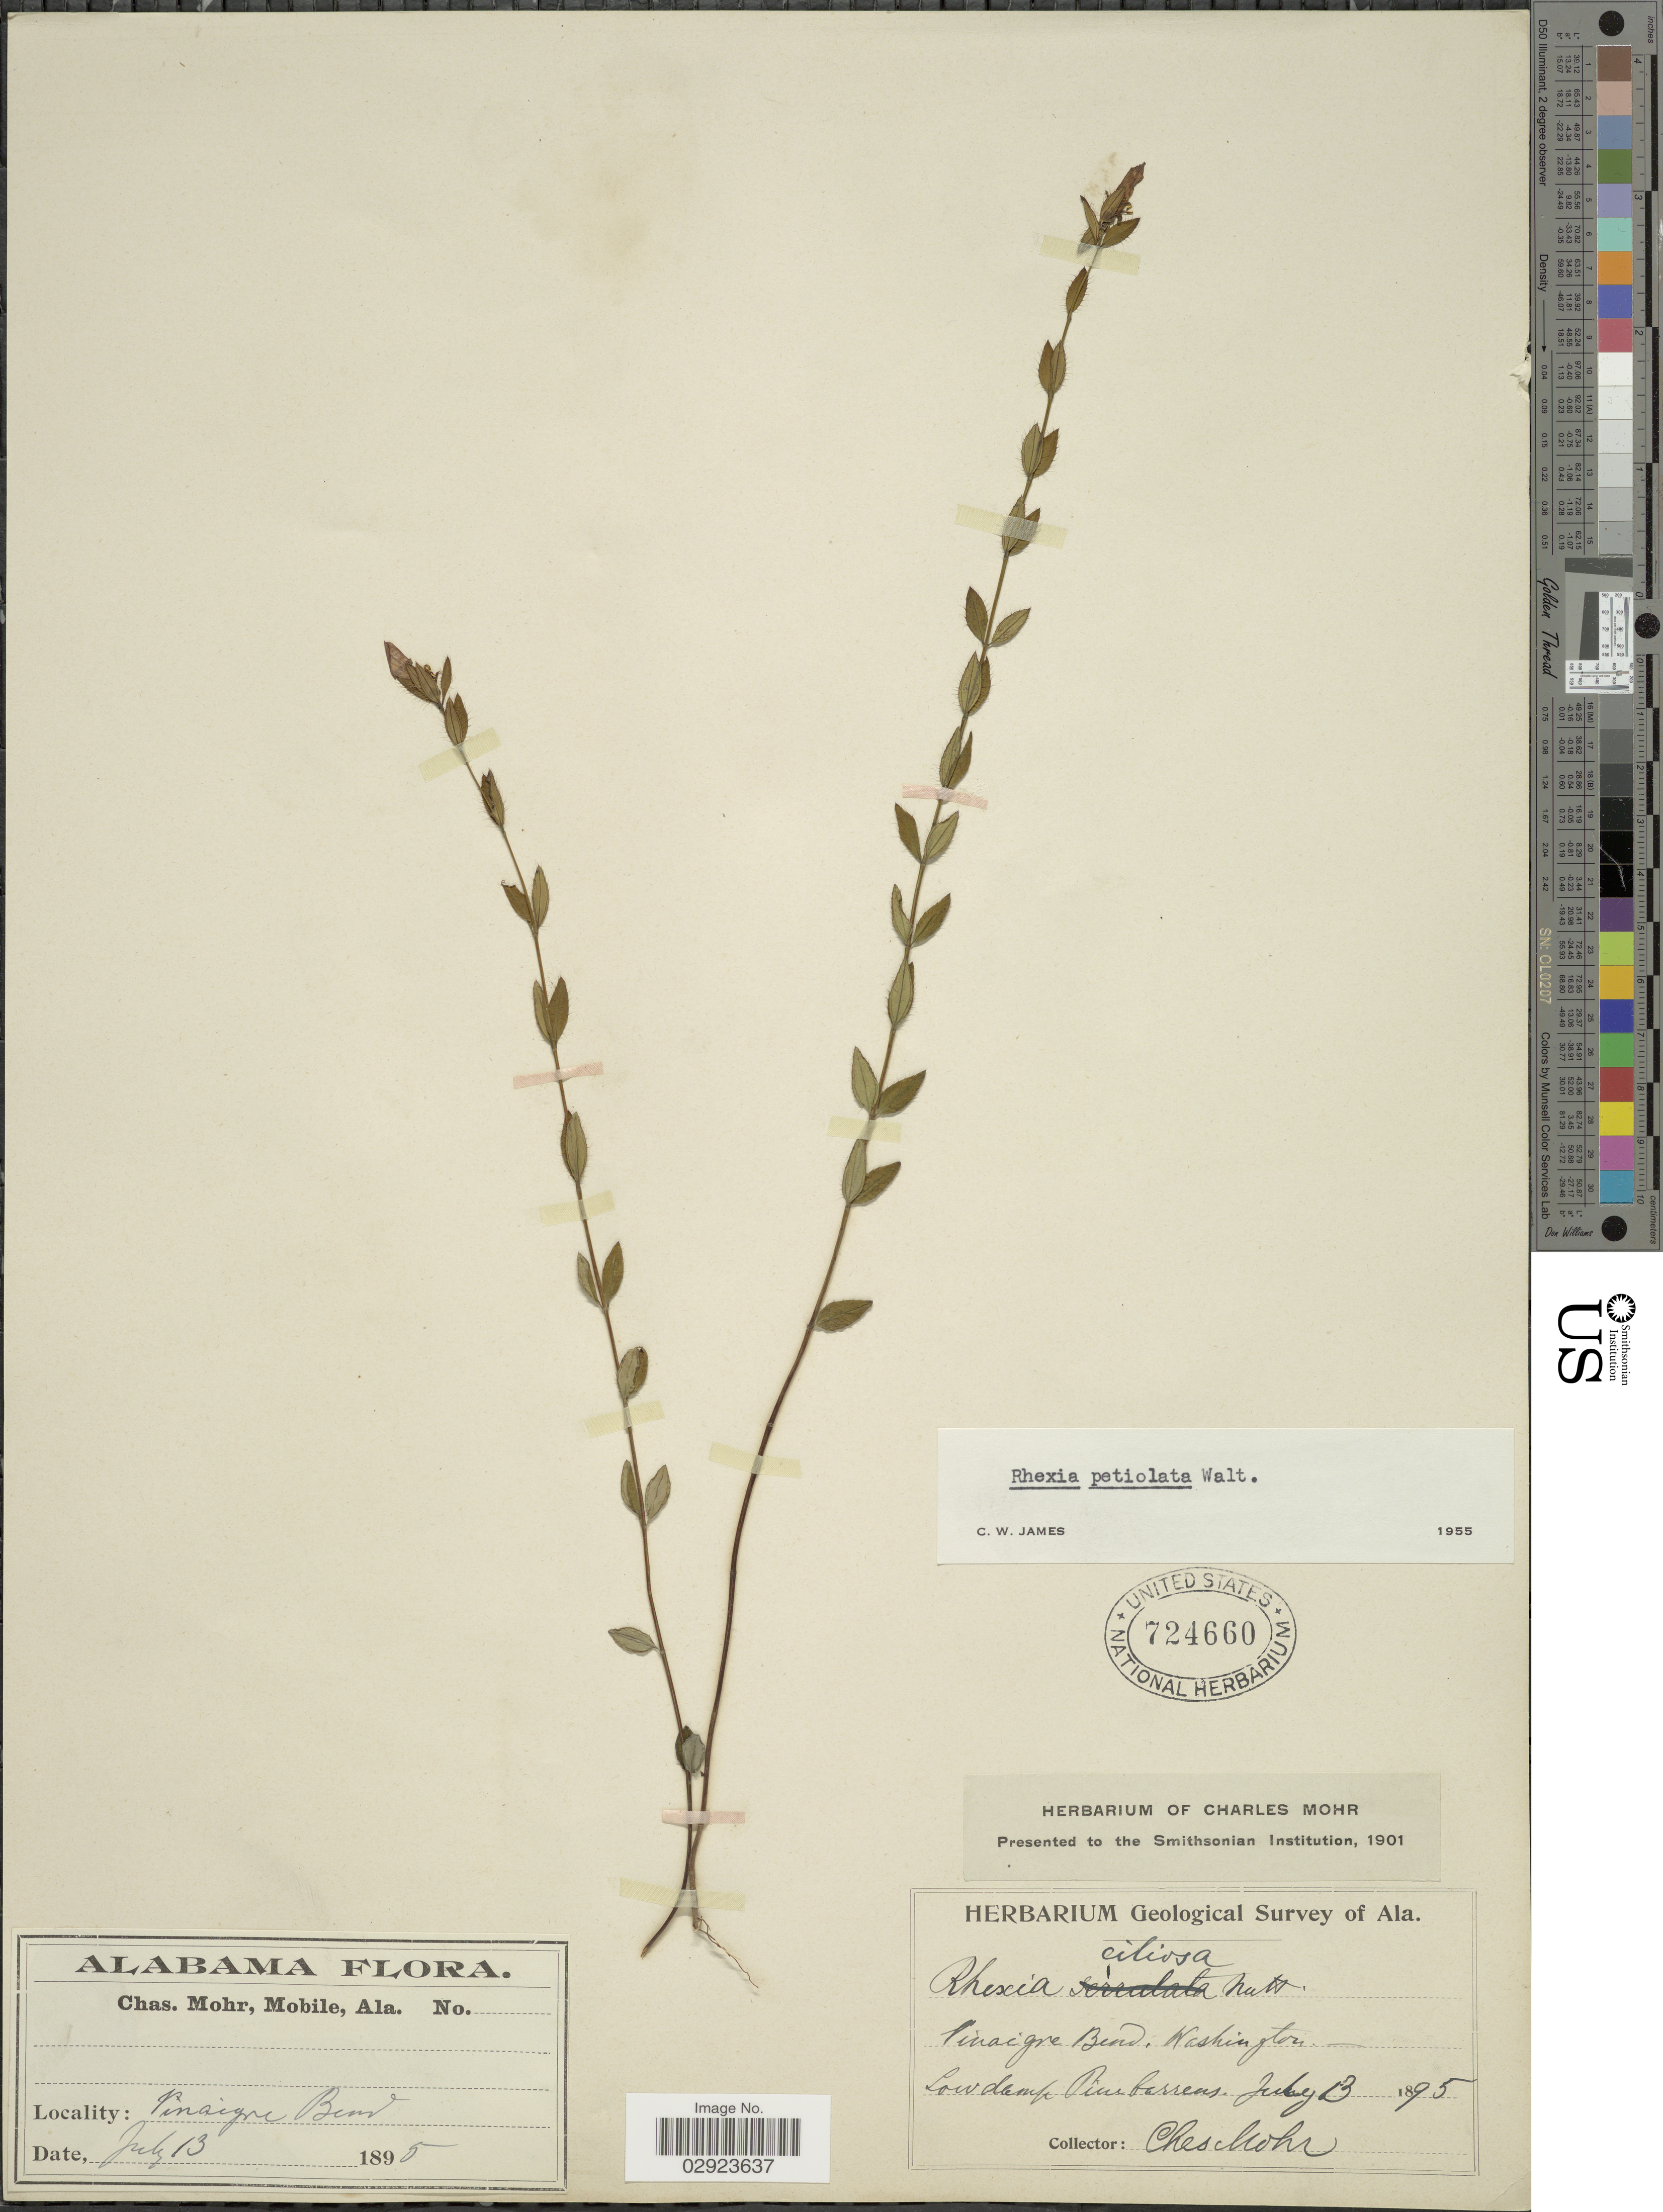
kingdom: Plantae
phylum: Tracheophyta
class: Magnoliopsida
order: Myrtales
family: Melastomataceae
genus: Rhexia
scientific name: Rhexia petiolata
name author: Walter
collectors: Mohr, C. T. (herbarium)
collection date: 1895-07-13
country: United States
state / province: Washington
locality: Vinaigre Bend.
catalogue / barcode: US 724660